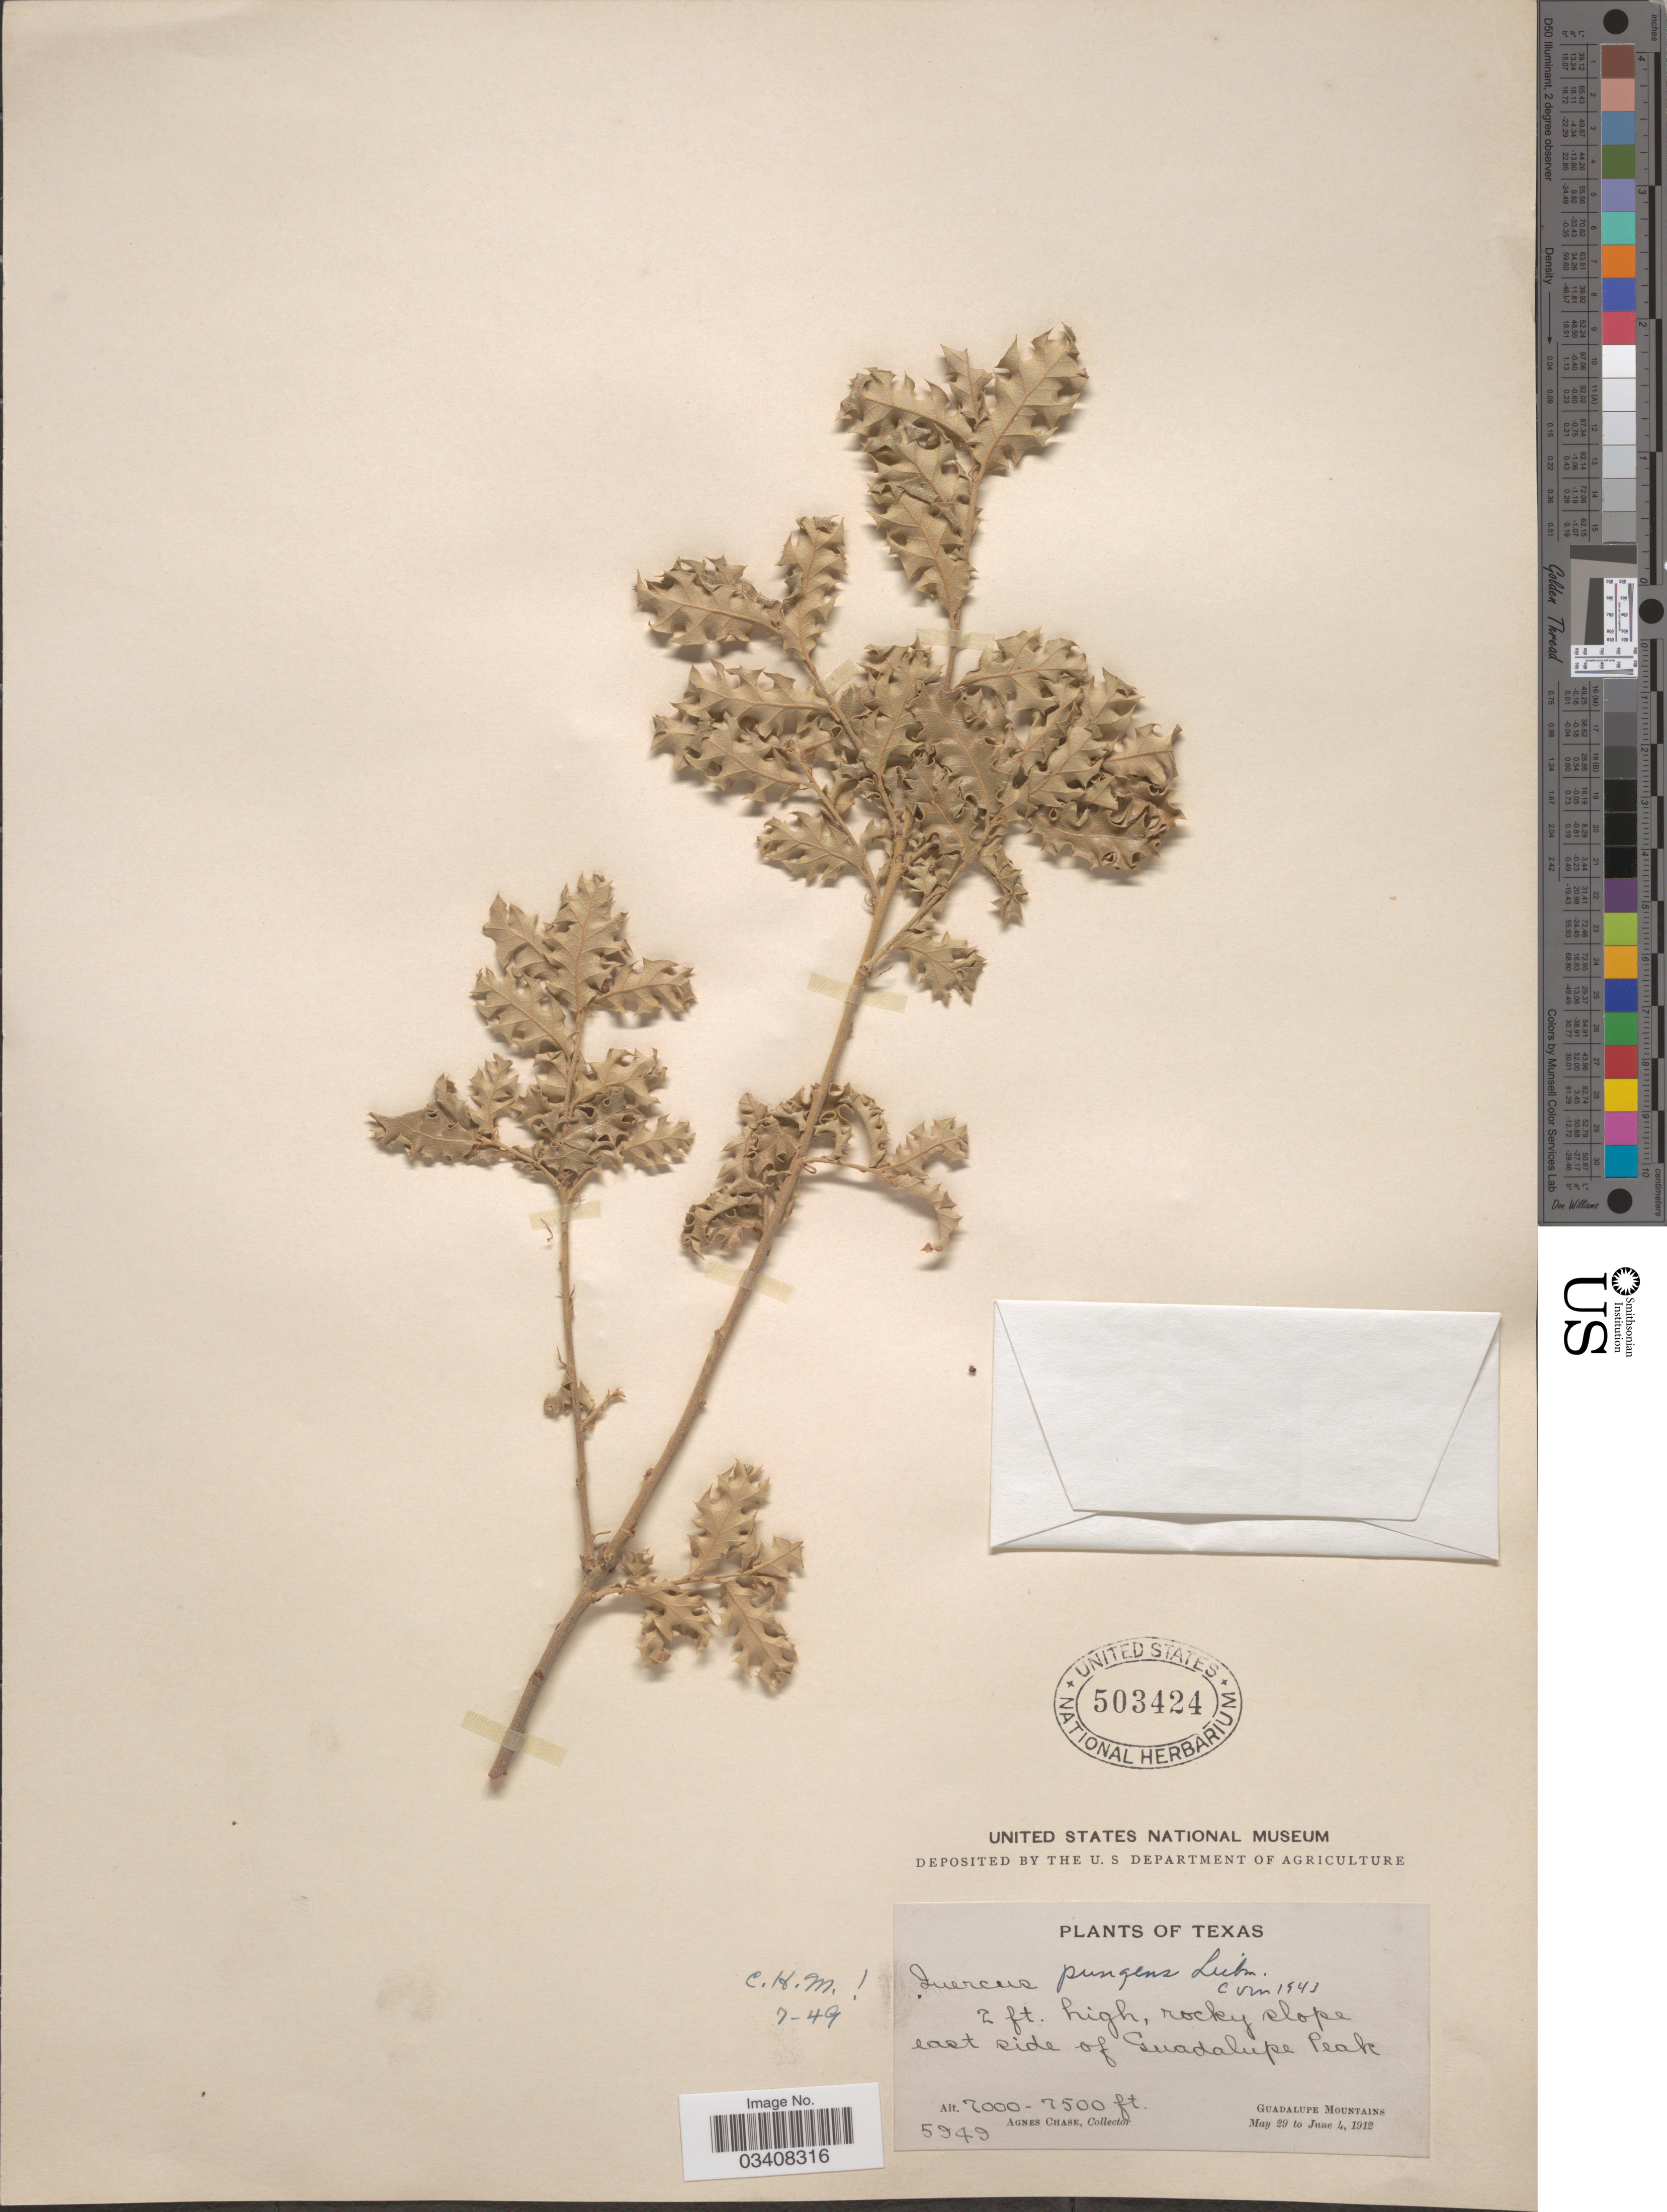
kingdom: Plantae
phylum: Tracheophyta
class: Magnoliopsida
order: Fagales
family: Fagaceae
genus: Quercus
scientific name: Quercus pungens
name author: Liebm.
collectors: A. Chase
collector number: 5949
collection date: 1912-05-29/1912-06-04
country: United States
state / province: Texas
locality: Rocky slope east side of Guadalupe Peak. Guadalupe Mountains.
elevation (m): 2134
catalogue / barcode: US 503424